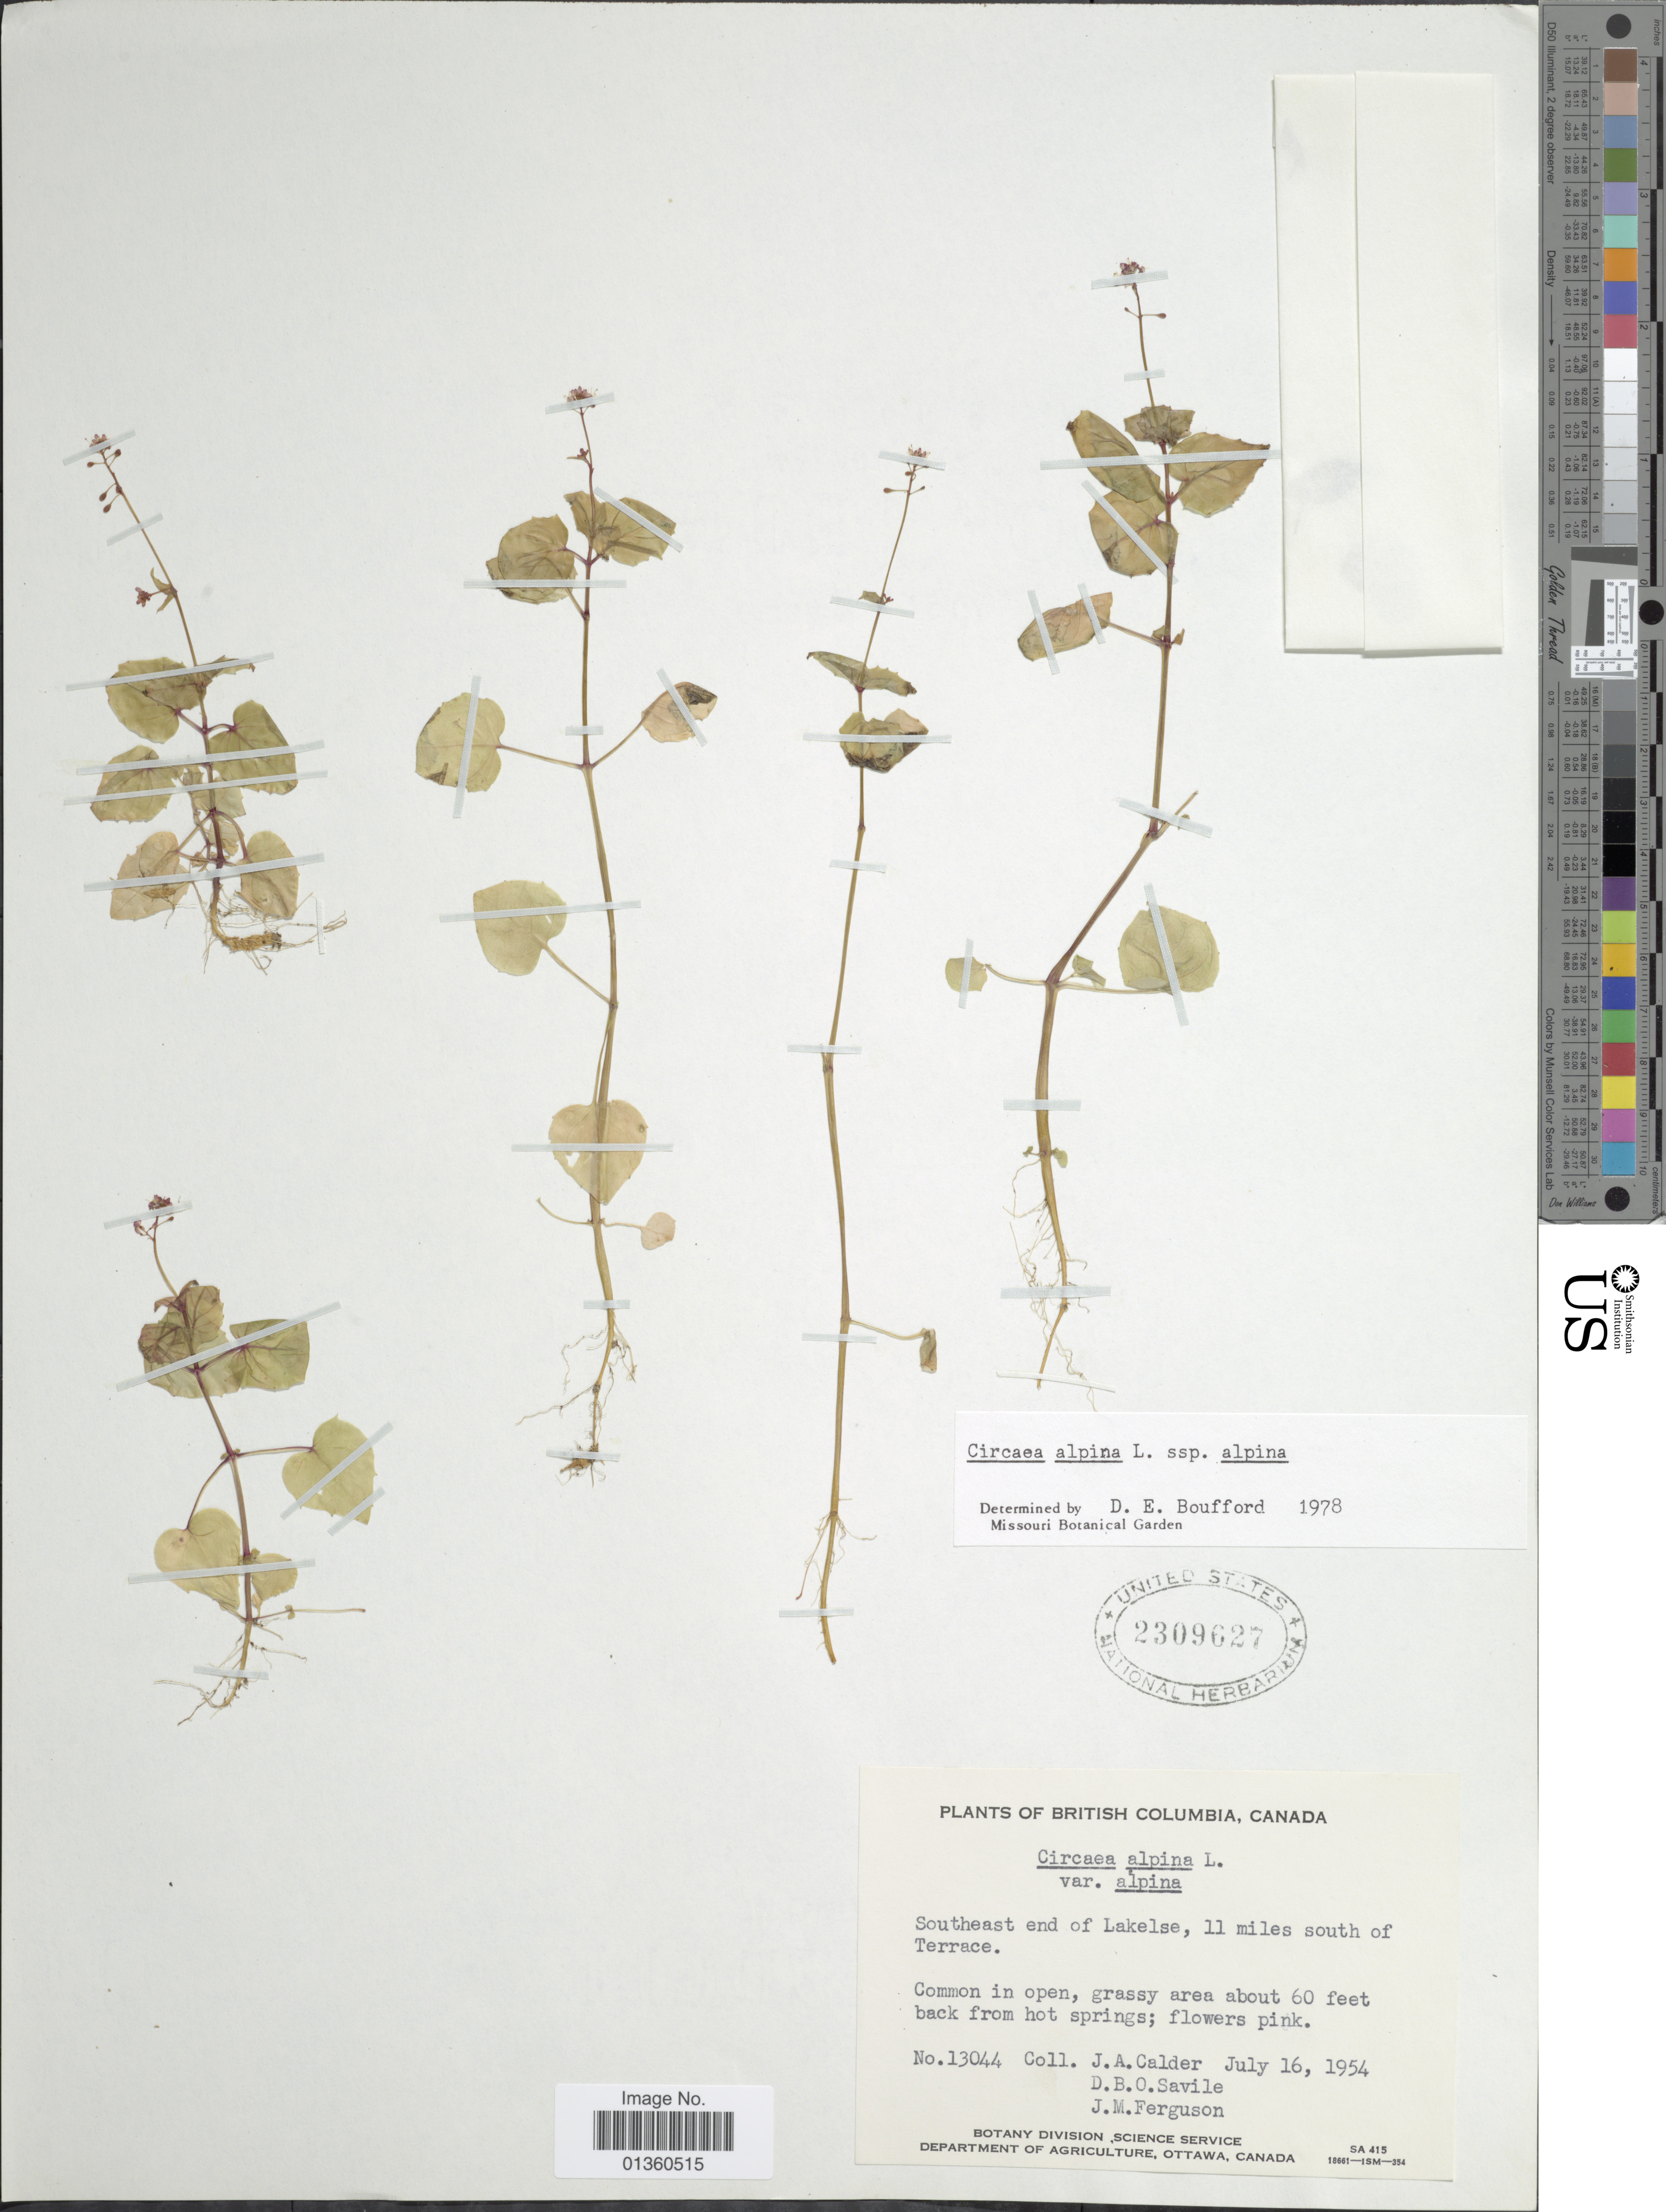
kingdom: Plantae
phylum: Tracheophyta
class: Magnoliopsida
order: Myrtales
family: Onagraceae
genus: Circaea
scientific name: Circaea alpina subsp. alpina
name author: L.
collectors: J. A. Calder, D. Saville & J. M. Ferguson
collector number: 13044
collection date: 1954-07-16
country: Canada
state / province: British Columbia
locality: Southeast end of Lakelse, 11 miles south of Terrace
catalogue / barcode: US 2309627